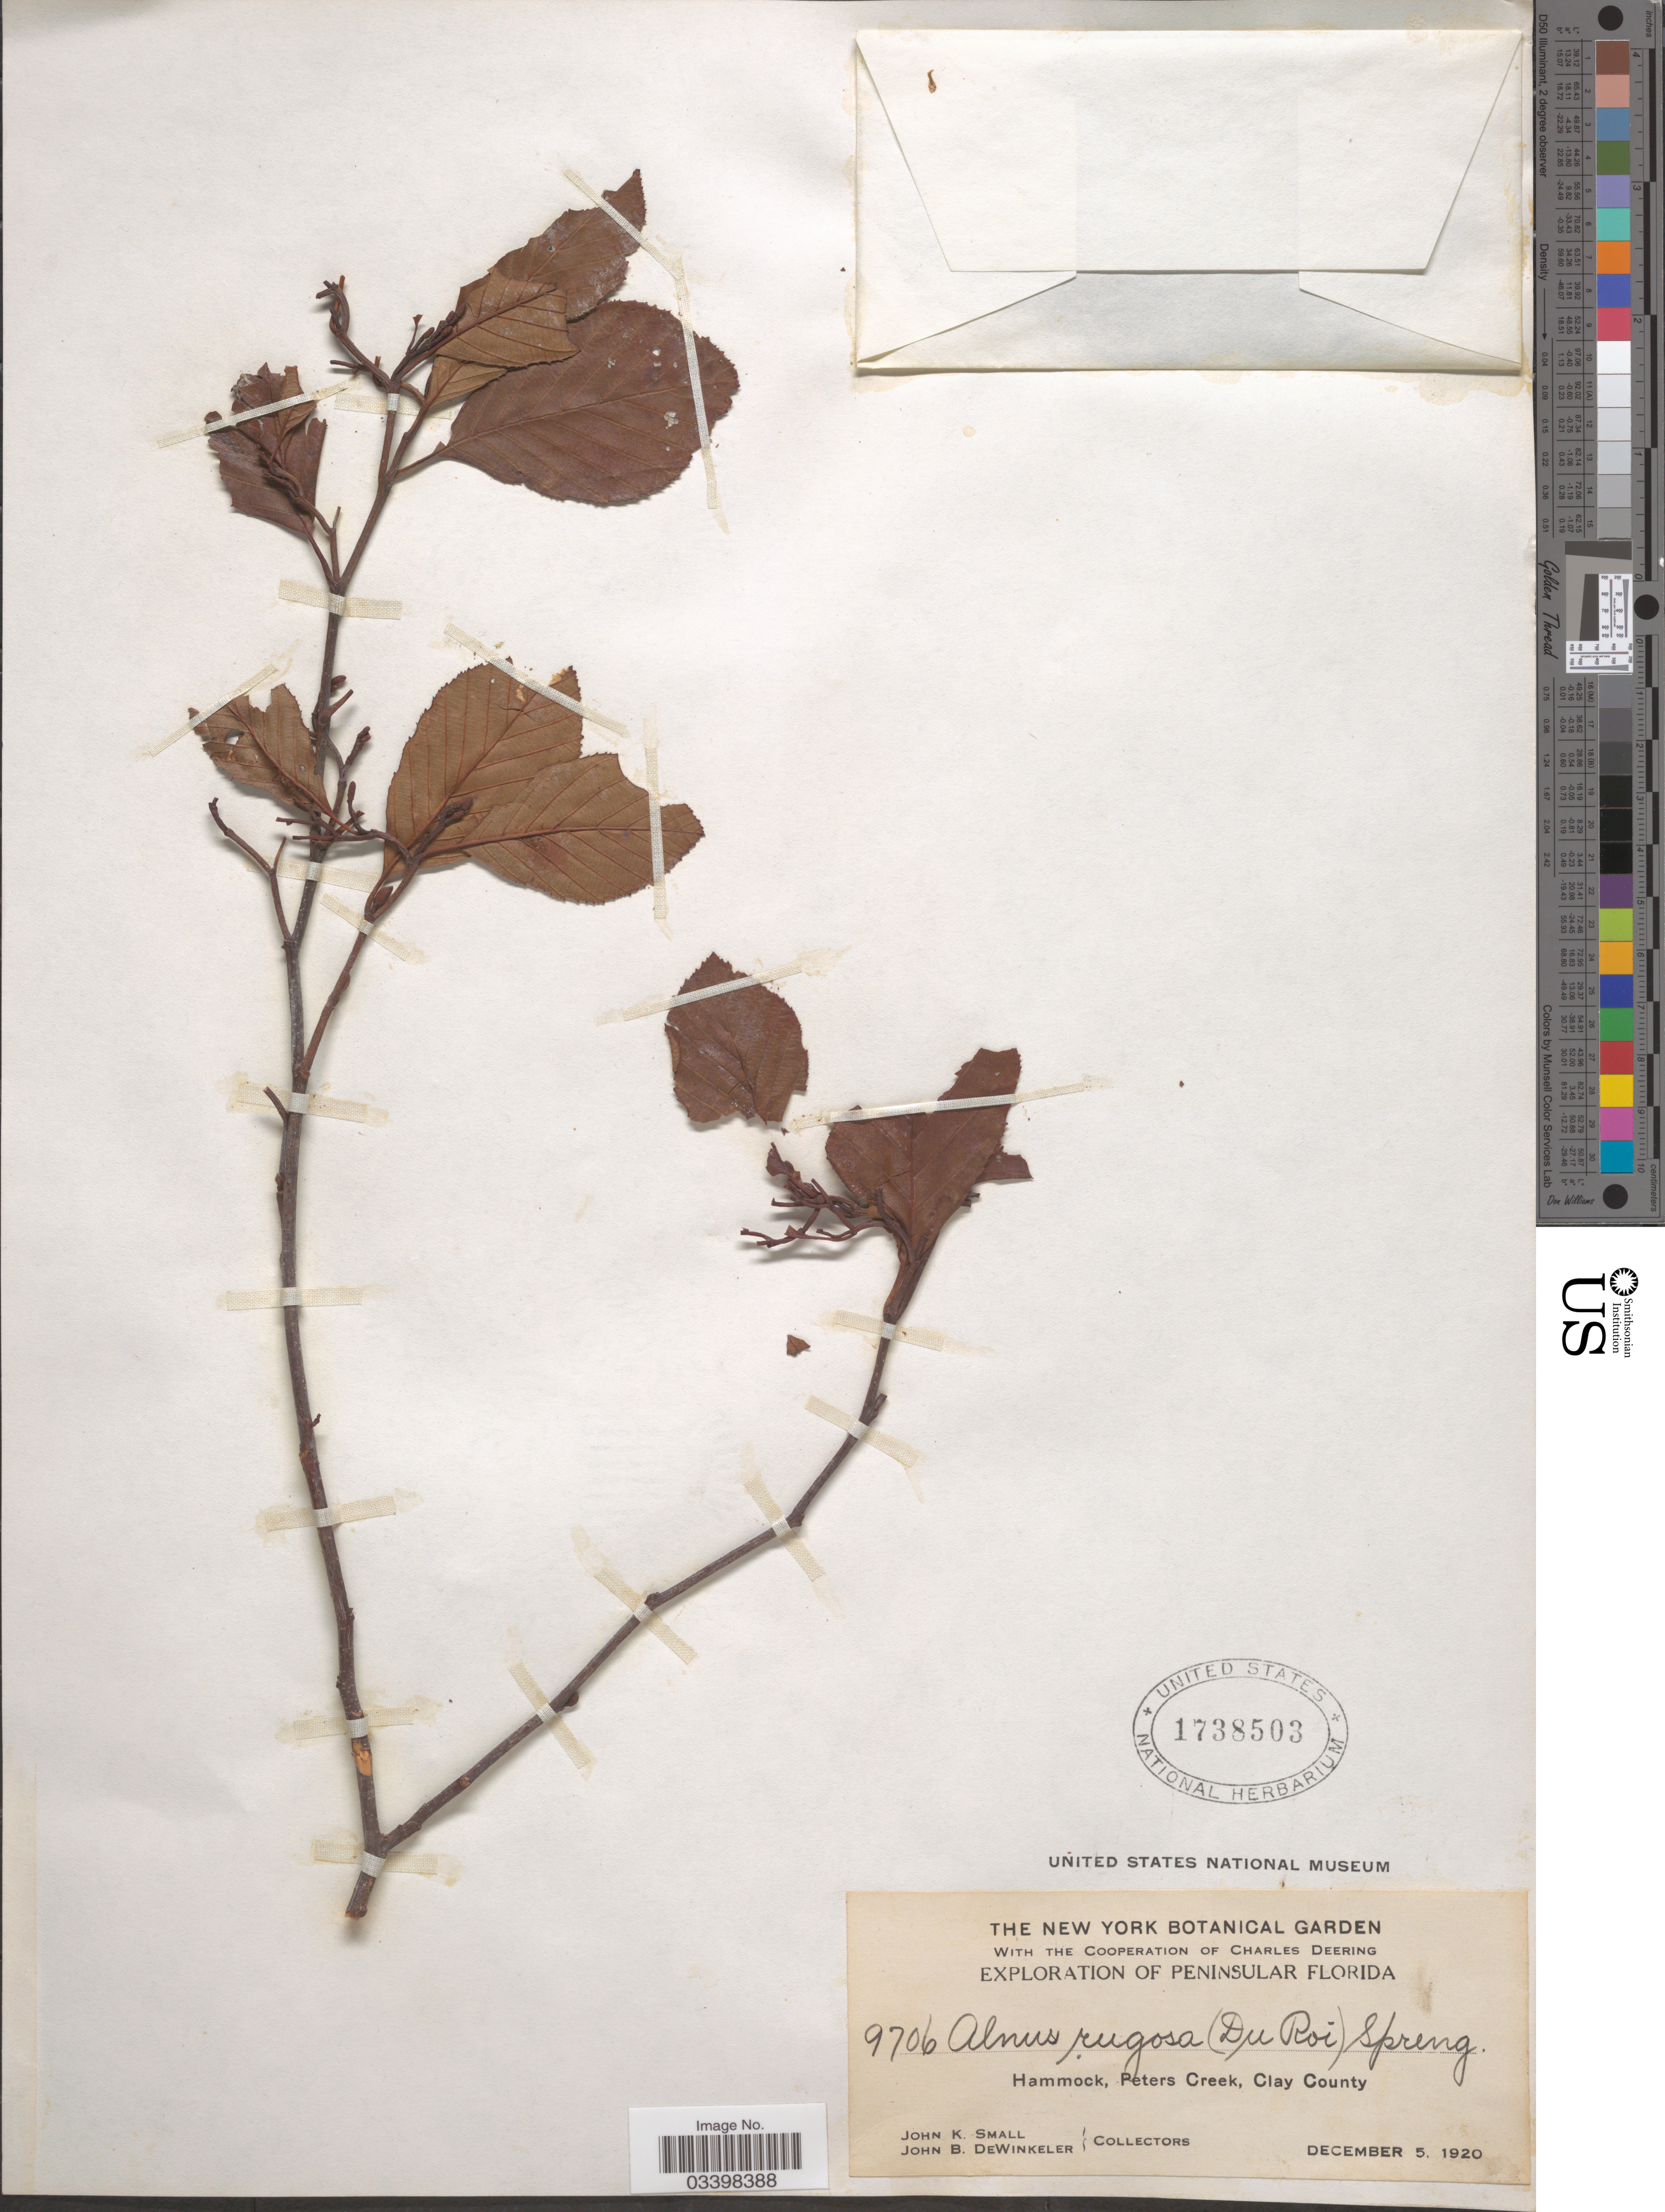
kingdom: Plantae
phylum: Tracheophyta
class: Magnoliopsida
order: Fagales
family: Betulaceae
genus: Alnus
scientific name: Alnus serrulata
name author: (Aiton) Willd.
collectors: J. K. Small & J. B. Dewinkeler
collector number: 9706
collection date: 1920-12-05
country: United States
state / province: Florida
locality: Peninsular Florida. Hammock, Peters Creek, Clay County.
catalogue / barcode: US 1738503